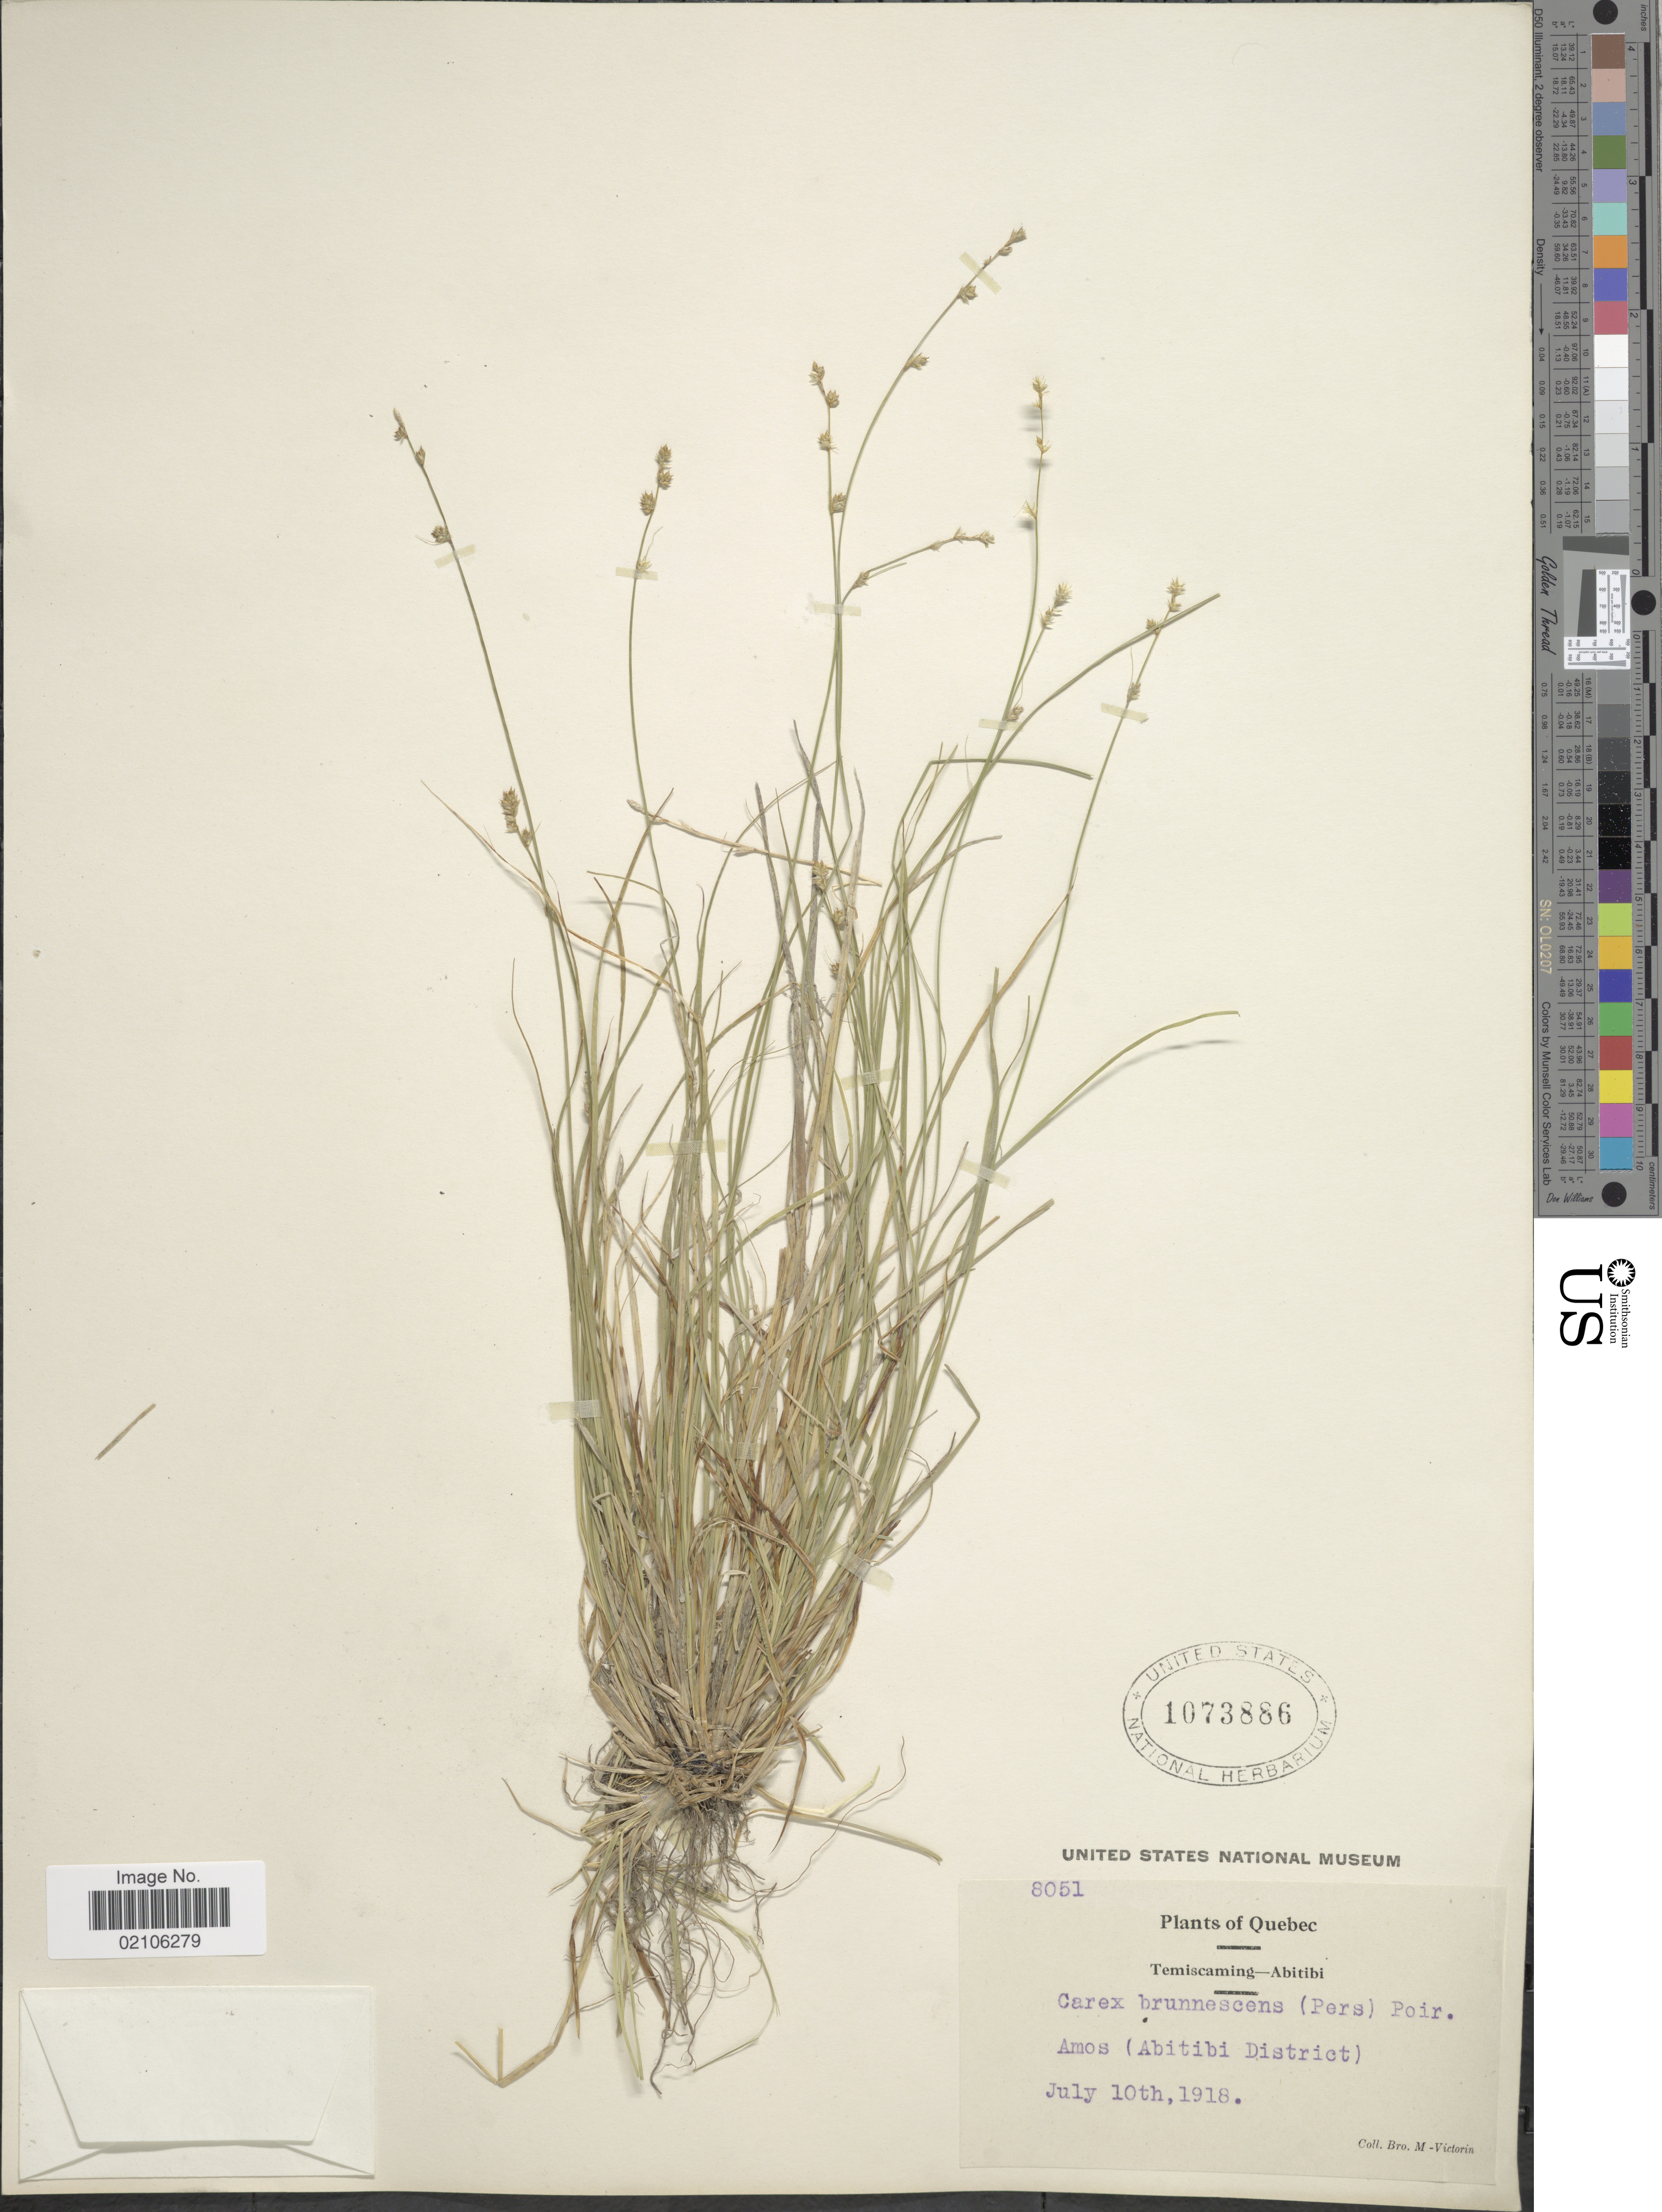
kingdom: Plantae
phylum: Tracheophyta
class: Liliopsida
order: Poales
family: Cyperaceae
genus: Carex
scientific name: Carex brunnescens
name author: (Pers.) Poir.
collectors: Fr. Marie-Victorin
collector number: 8051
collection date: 1918-07-10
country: Canada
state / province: Quebec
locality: Temiscaming-Abitibi, Amos (Abitibi District)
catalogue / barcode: US 1073886